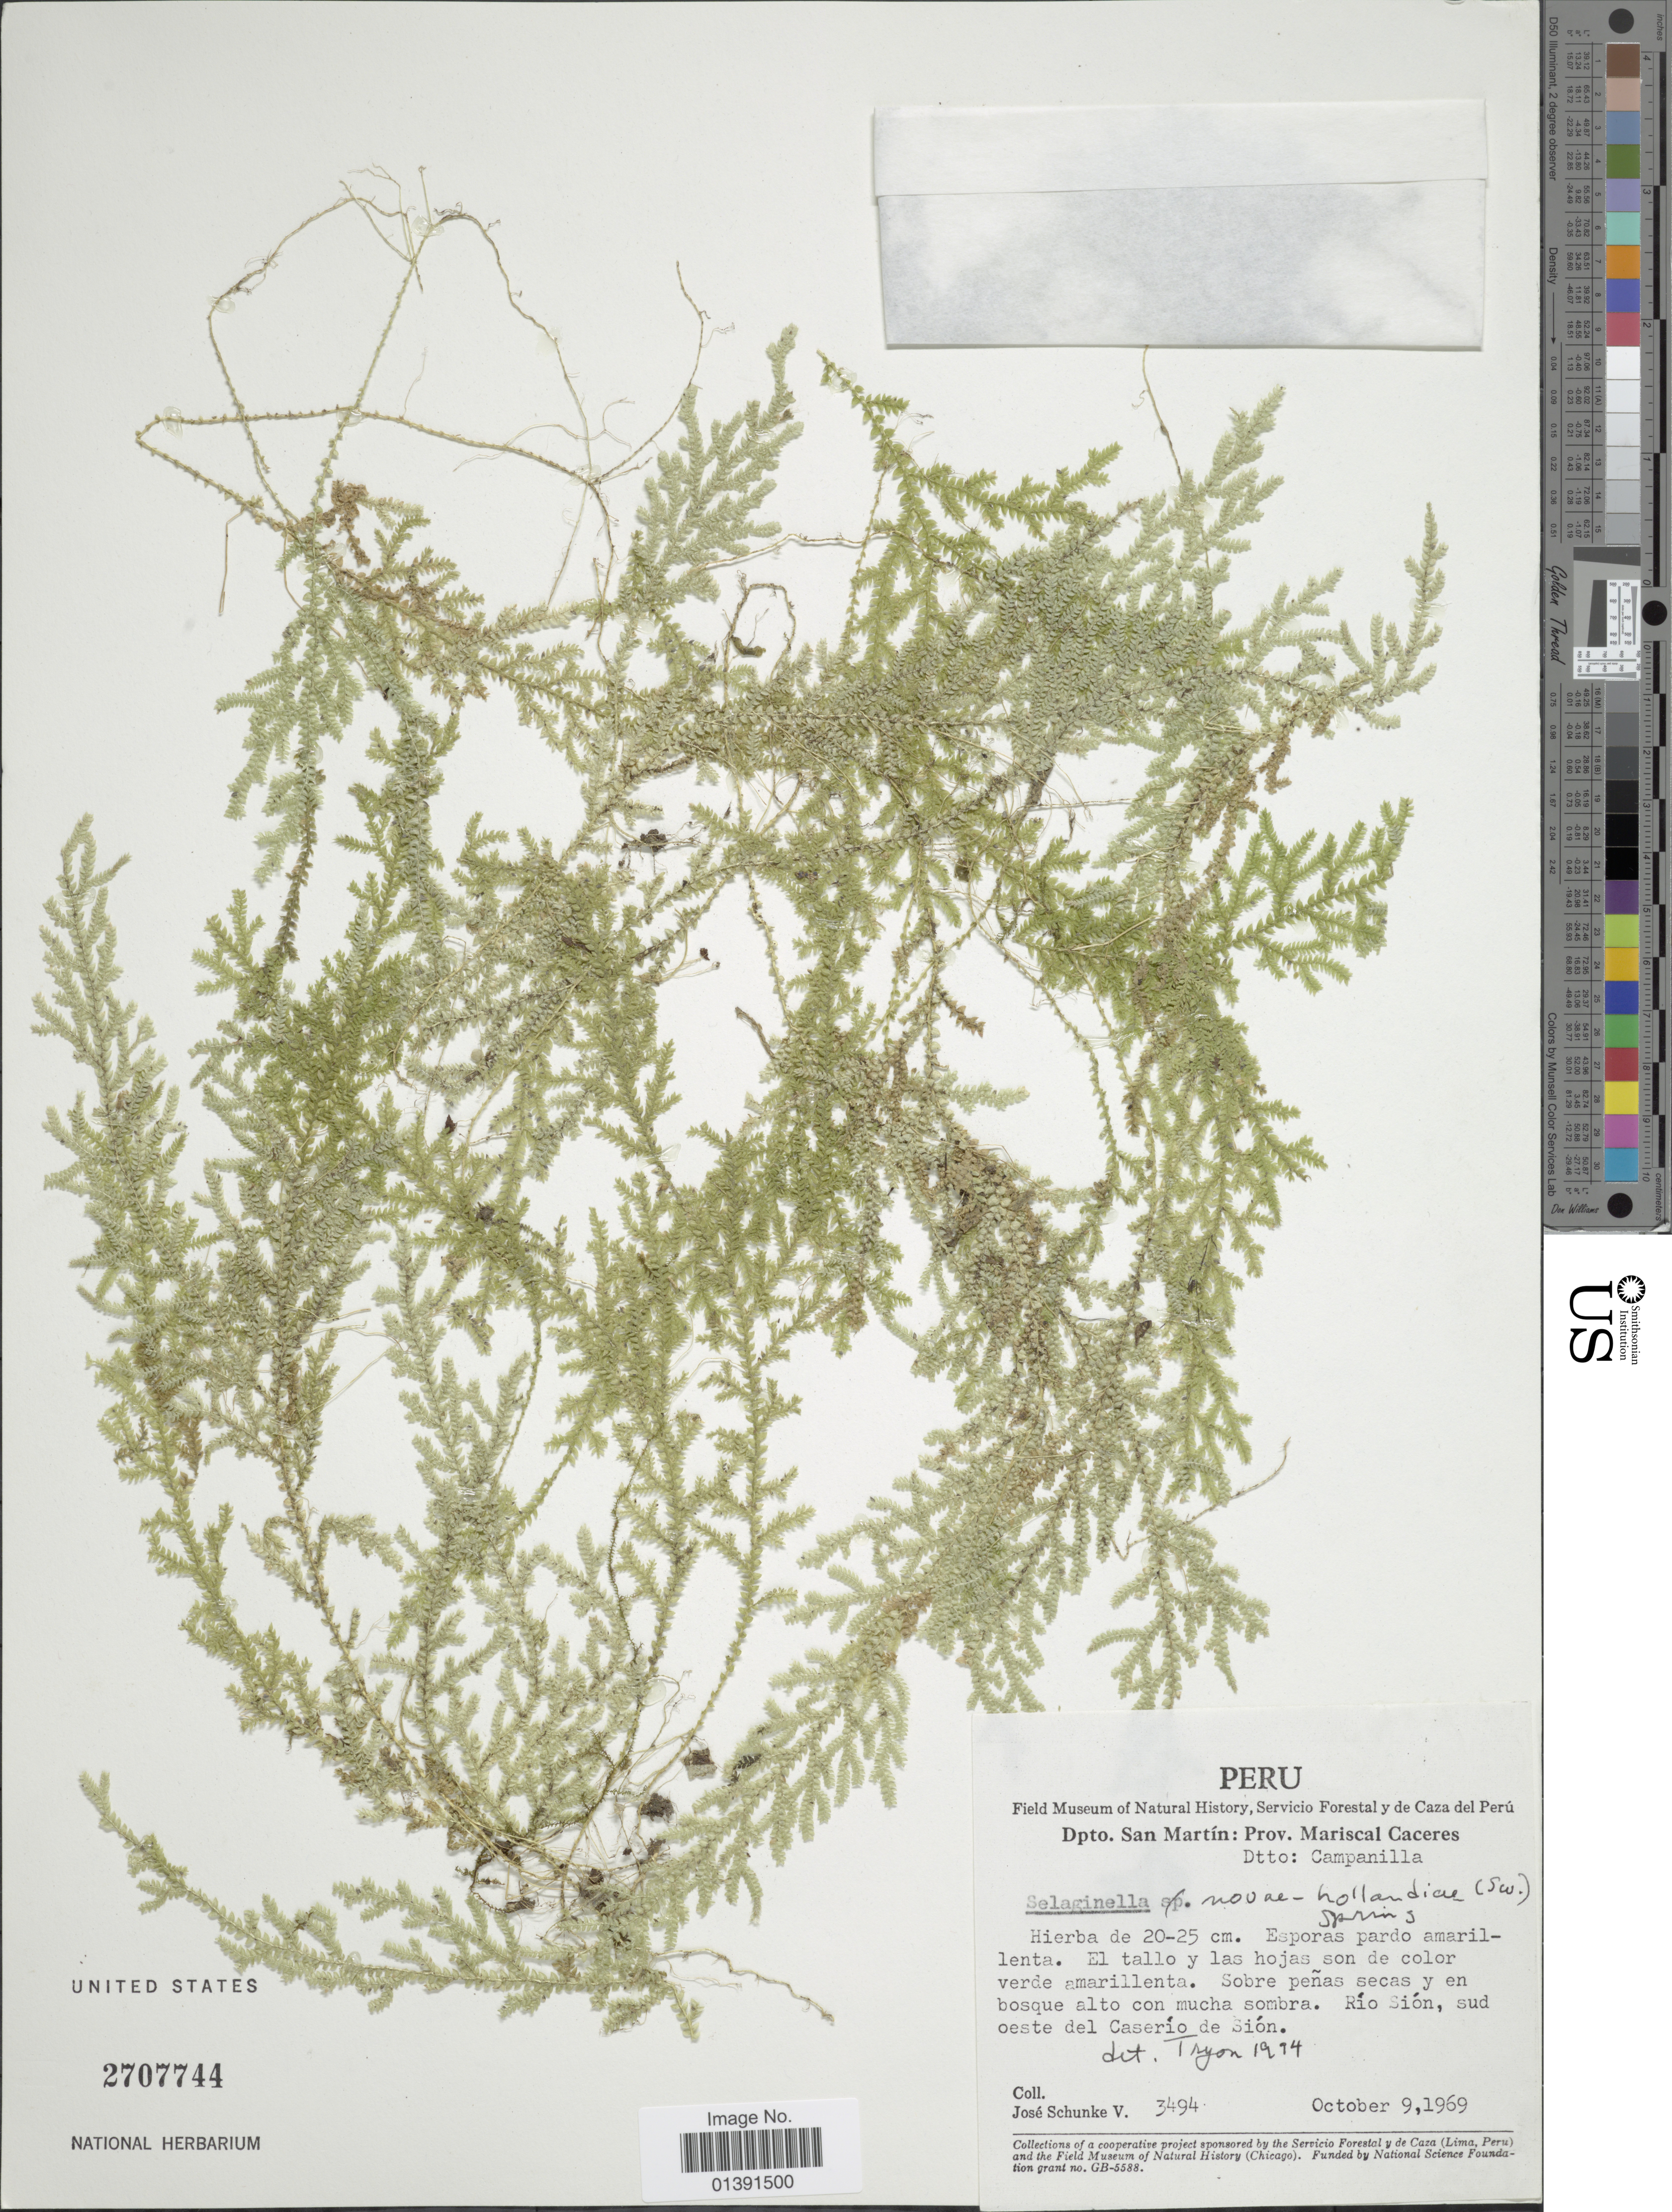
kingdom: Plantae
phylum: Tracheophyta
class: Lycopodiopsida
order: Selaginellales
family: Selaginellaceae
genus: Selaginella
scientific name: Selaginella mikeneei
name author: Valdespino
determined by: Valdespino, I. A., (PMA), Universidad de Panama (PANAMA)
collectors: J. Schunke Vigo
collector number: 3494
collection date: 1969-10-09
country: Peru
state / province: San Martín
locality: Prov. Mariscal Caceres, Dtto: Campanilla, Hierba de 20-25 cm, Rio Sion, sud oeste del Caserio de Sion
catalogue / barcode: US 2707744